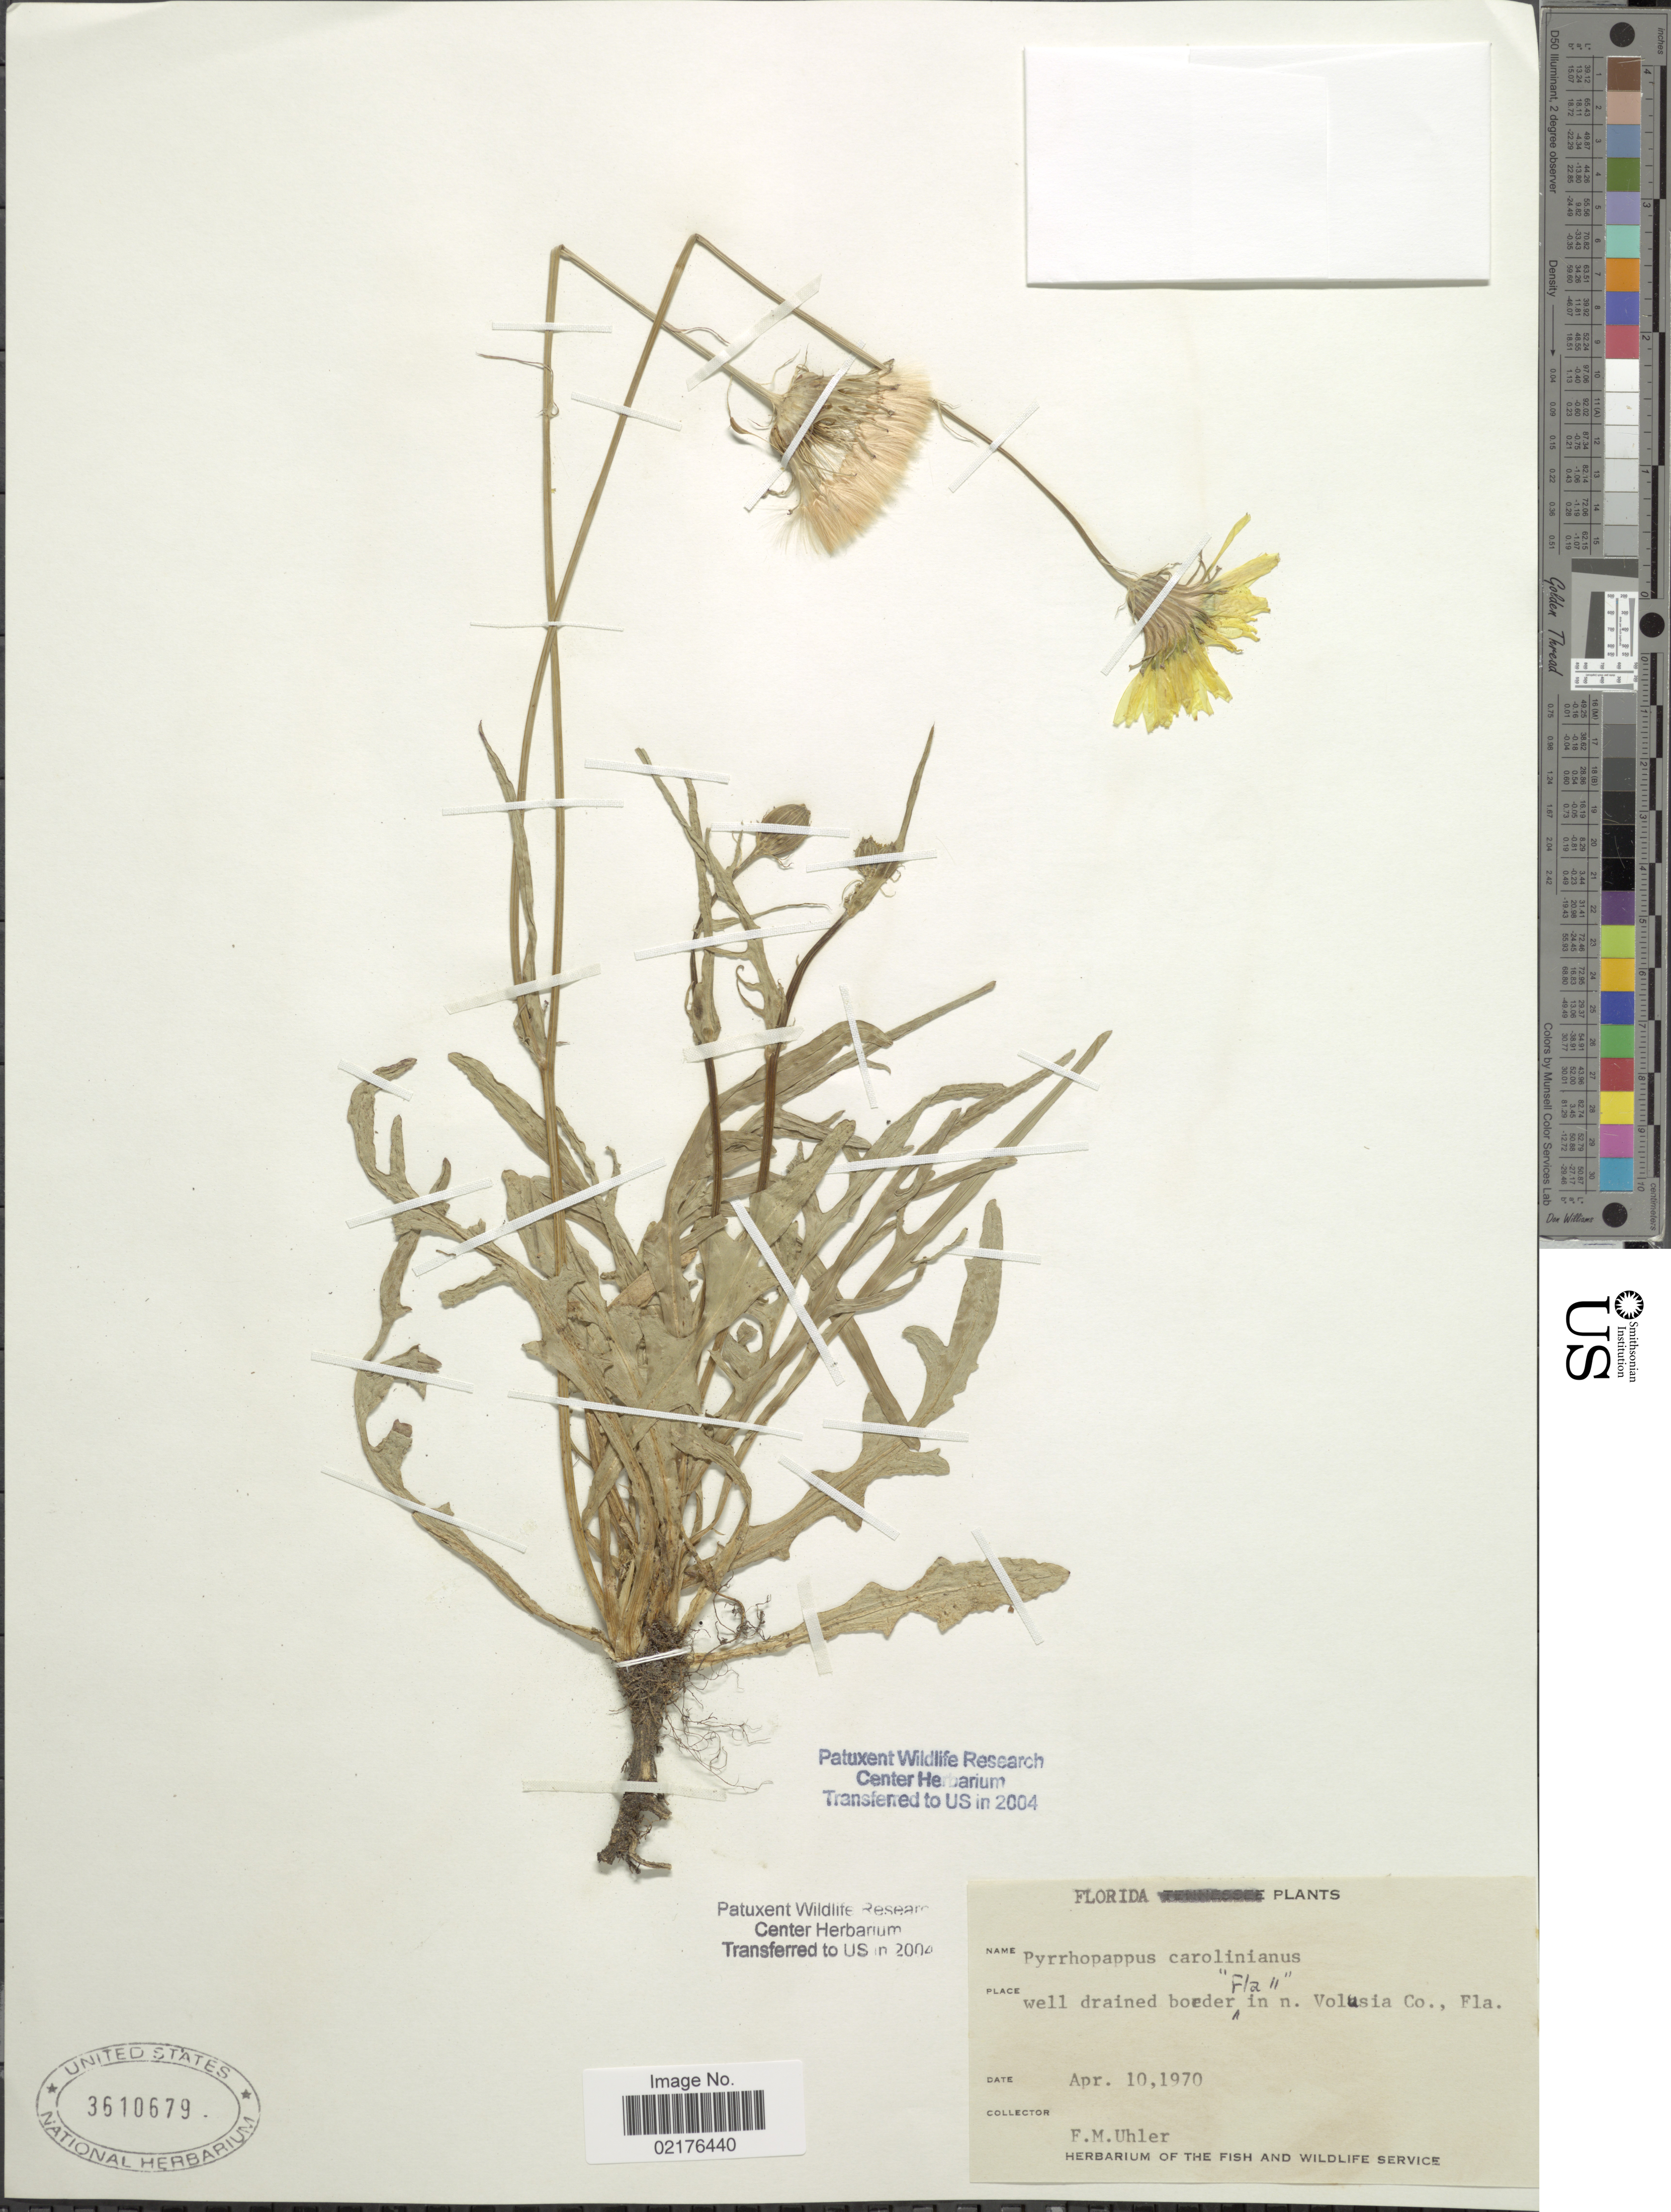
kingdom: Plantae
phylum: Tracheophyta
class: Magnoliopsida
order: Asterales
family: Asteraceae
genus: Pyrrhopappus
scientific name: Pyrrhopappus carolinianus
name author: (Walter) DC.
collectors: F. M. Uhler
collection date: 1970-04-10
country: United States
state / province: Florida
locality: Will drained border Fla in n. Volusia Co., Fla.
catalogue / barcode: US 3610679